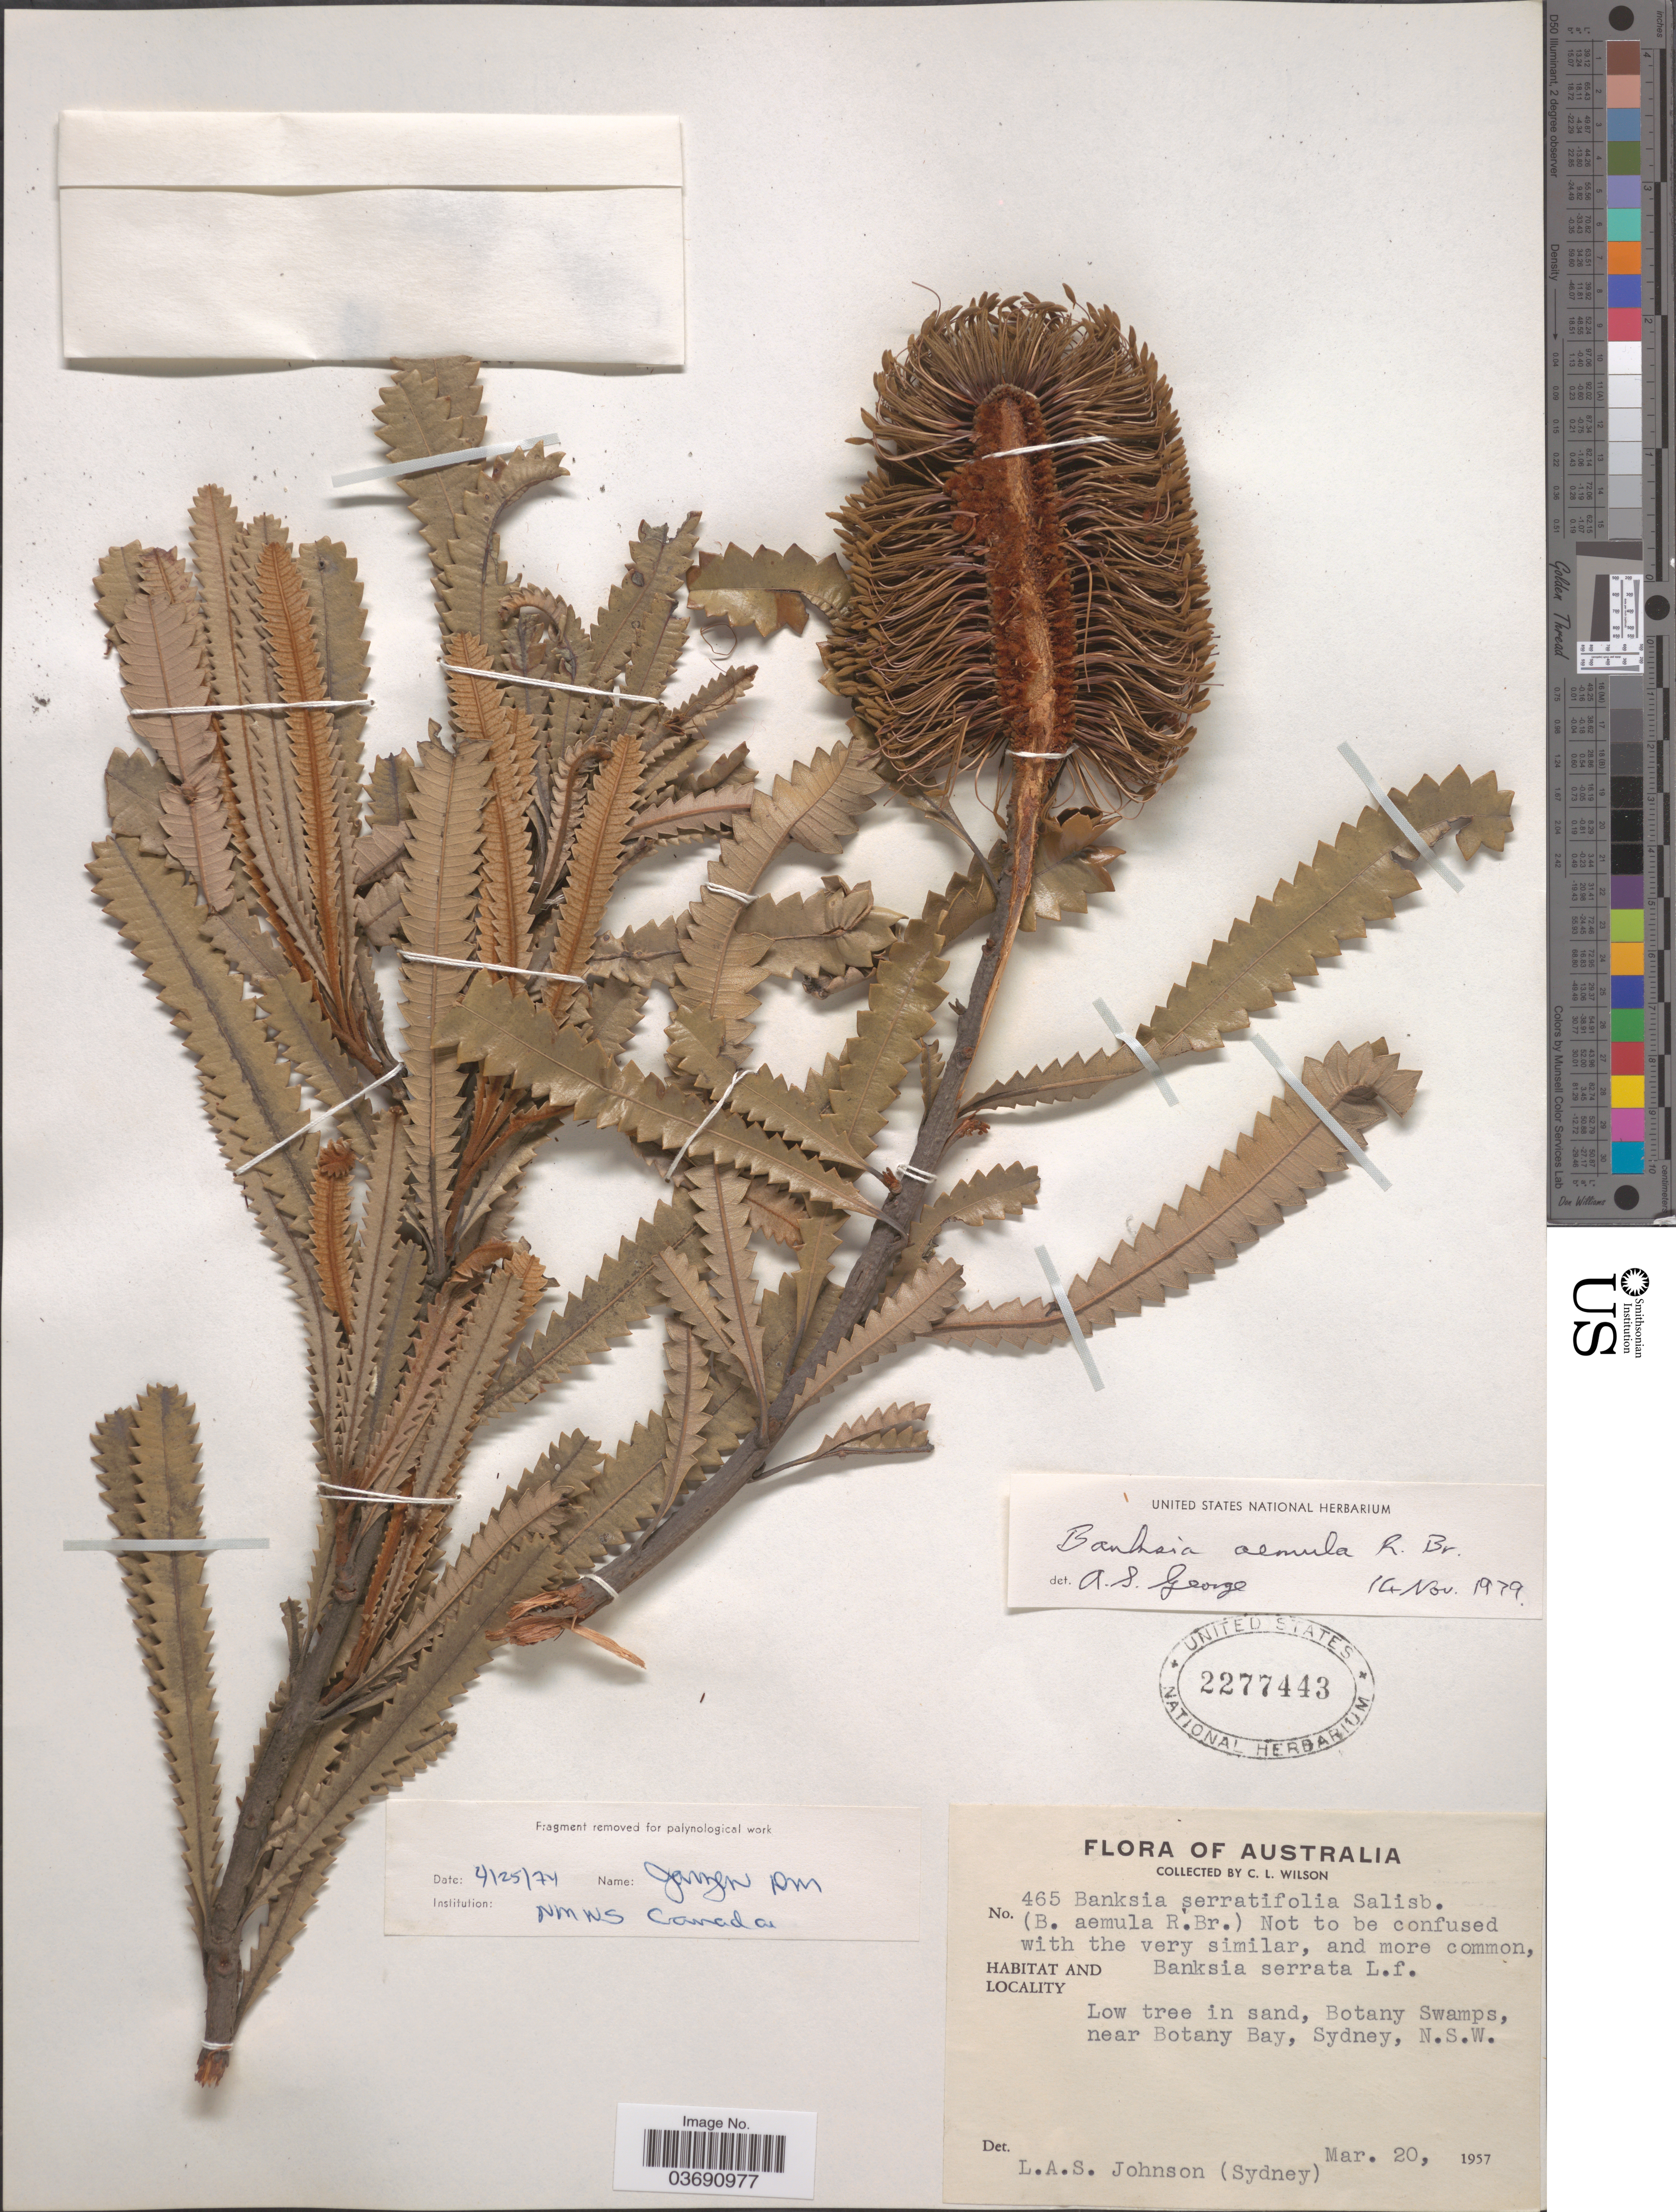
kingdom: Plantae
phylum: Tracheophyta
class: Magnoliopsida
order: Proteales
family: Proteaceae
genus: Banksia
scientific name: Banksia aemula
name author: R. Br.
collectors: C. L. Wilson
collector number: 465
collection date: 1957-03-20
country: Australia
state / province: New South Wales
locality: Botany Swamps, near Botany Bay, Sydney.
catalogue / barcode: US 2277443